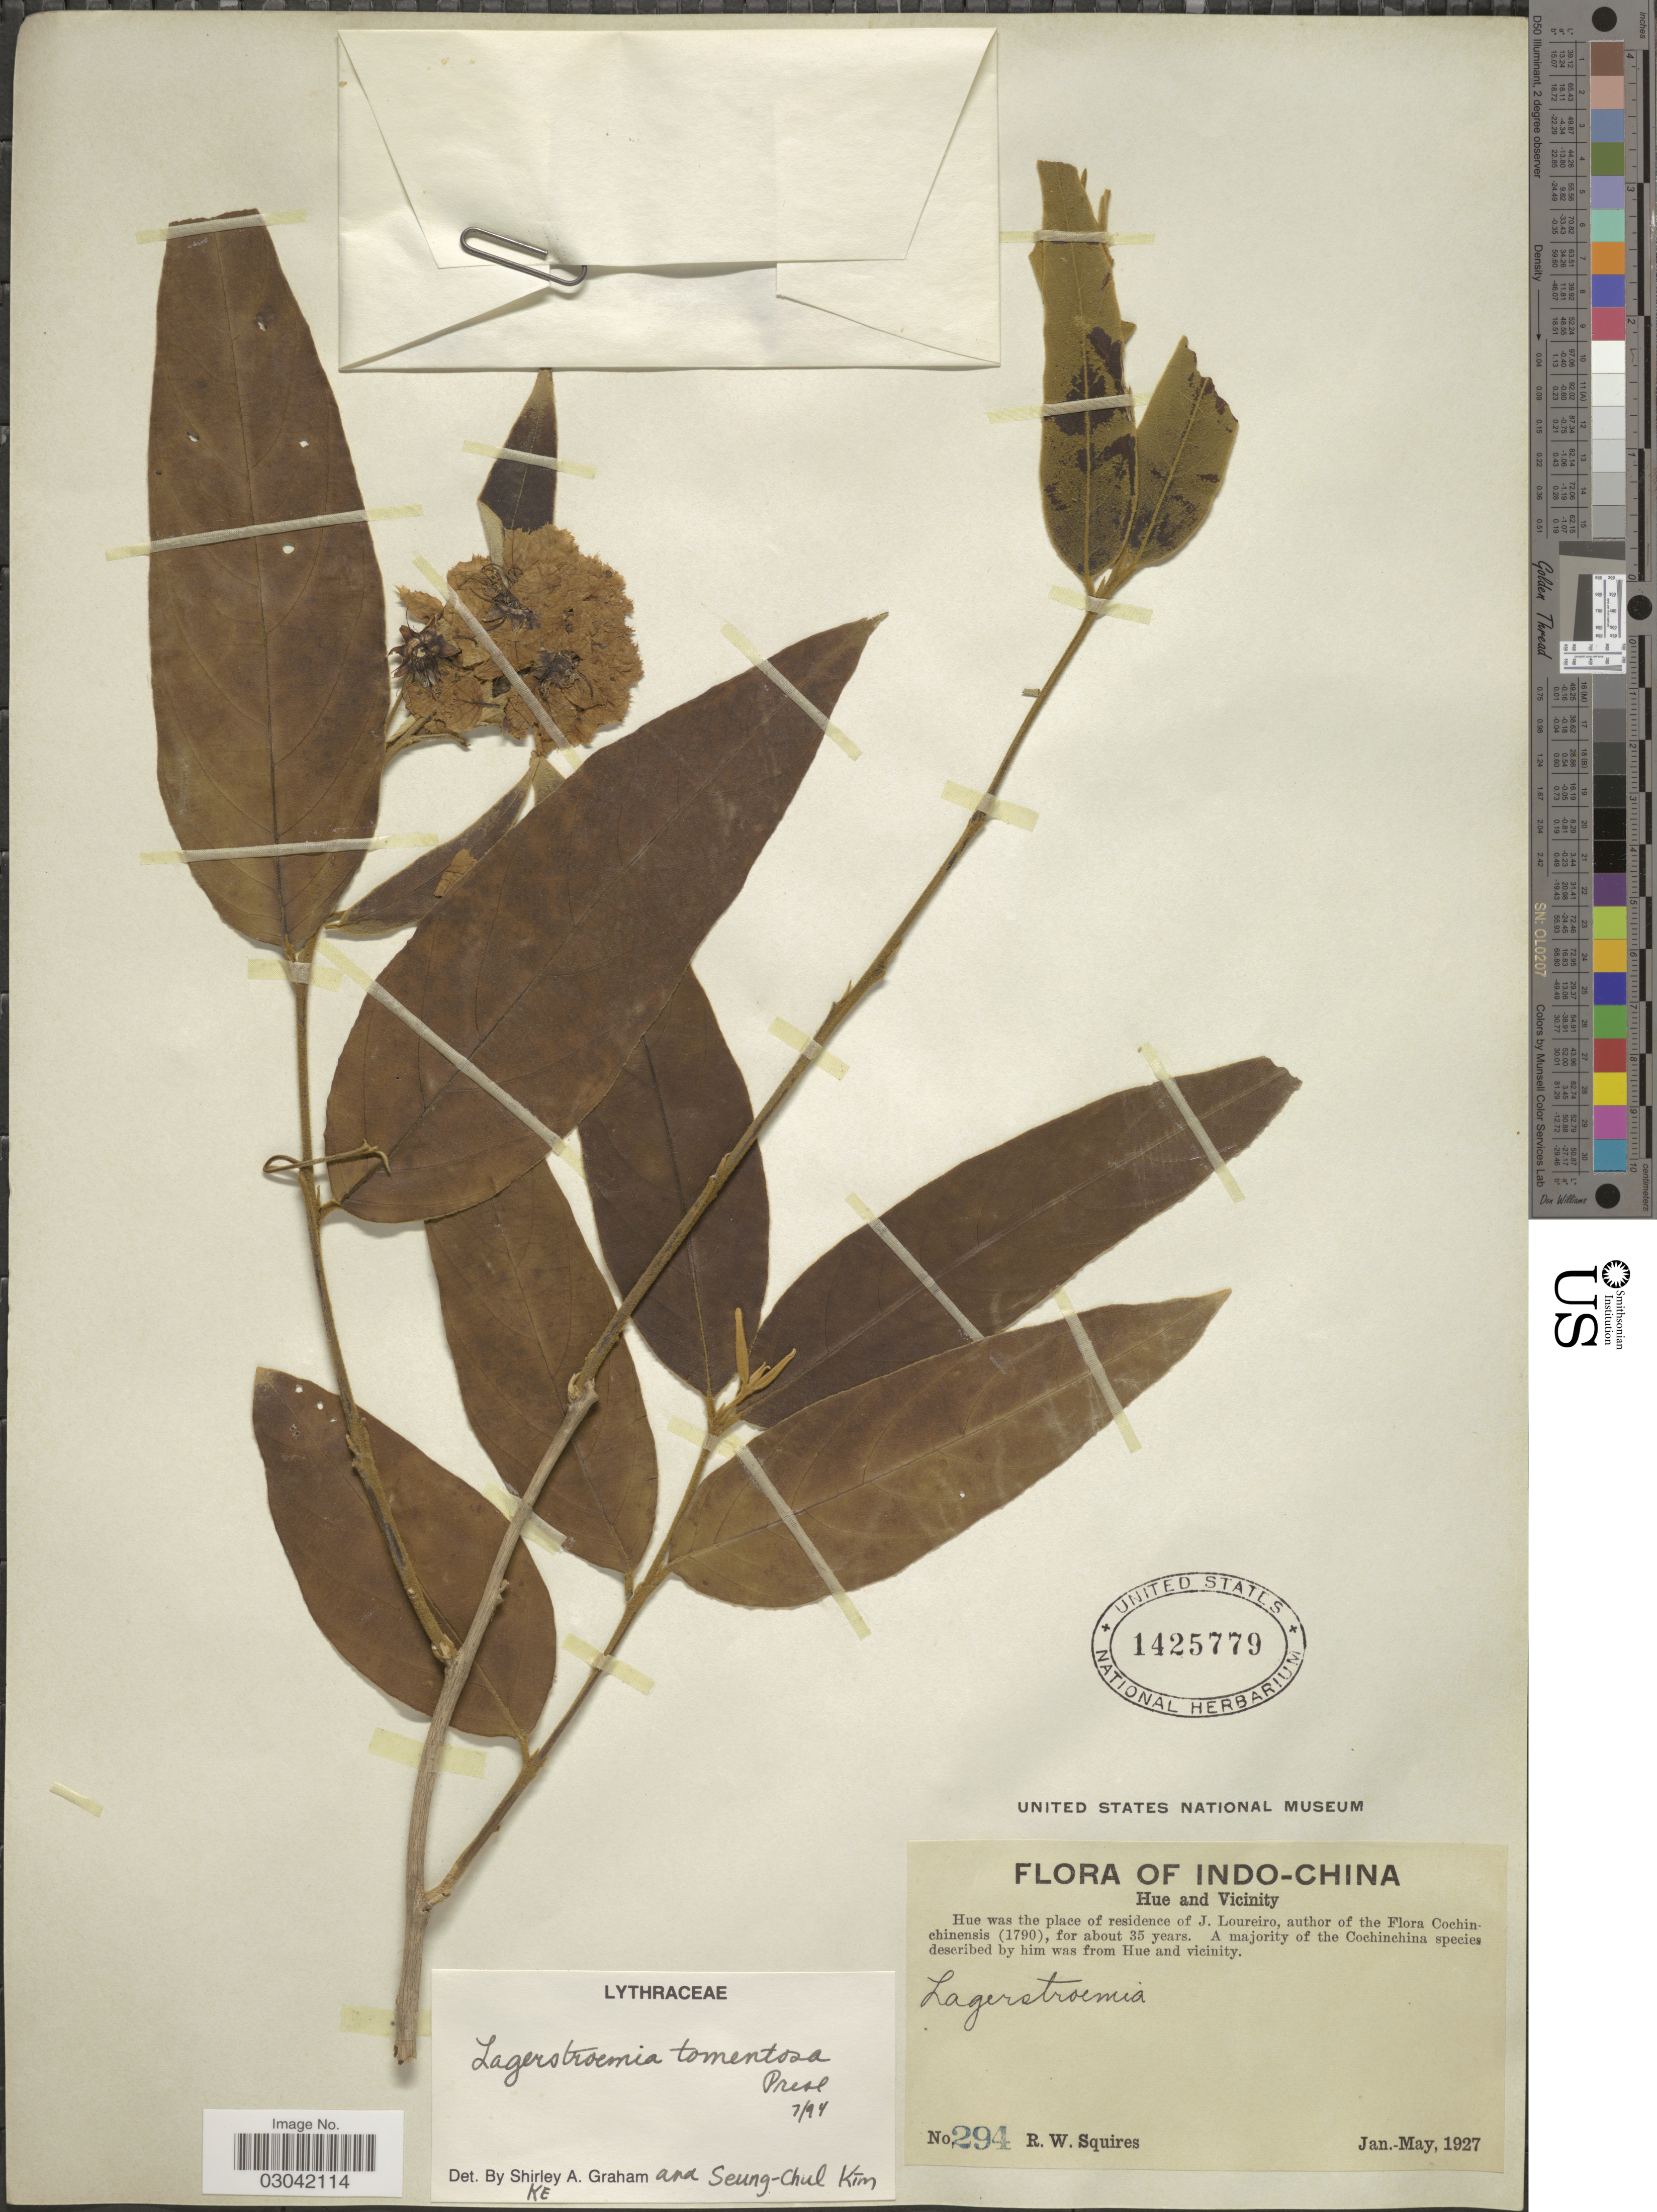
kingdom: Plantae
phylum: Tracheophyta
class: Magnoliopsida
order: Myrtales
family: Lythraceae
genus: Lagerstroemia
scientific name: Lagerstroemia tomentosa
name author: C. Presl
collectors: R. Squires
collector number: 294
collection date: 1927-01/1927-05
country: Thailand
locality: Hue and Vicinity.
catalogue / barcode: US 1425779